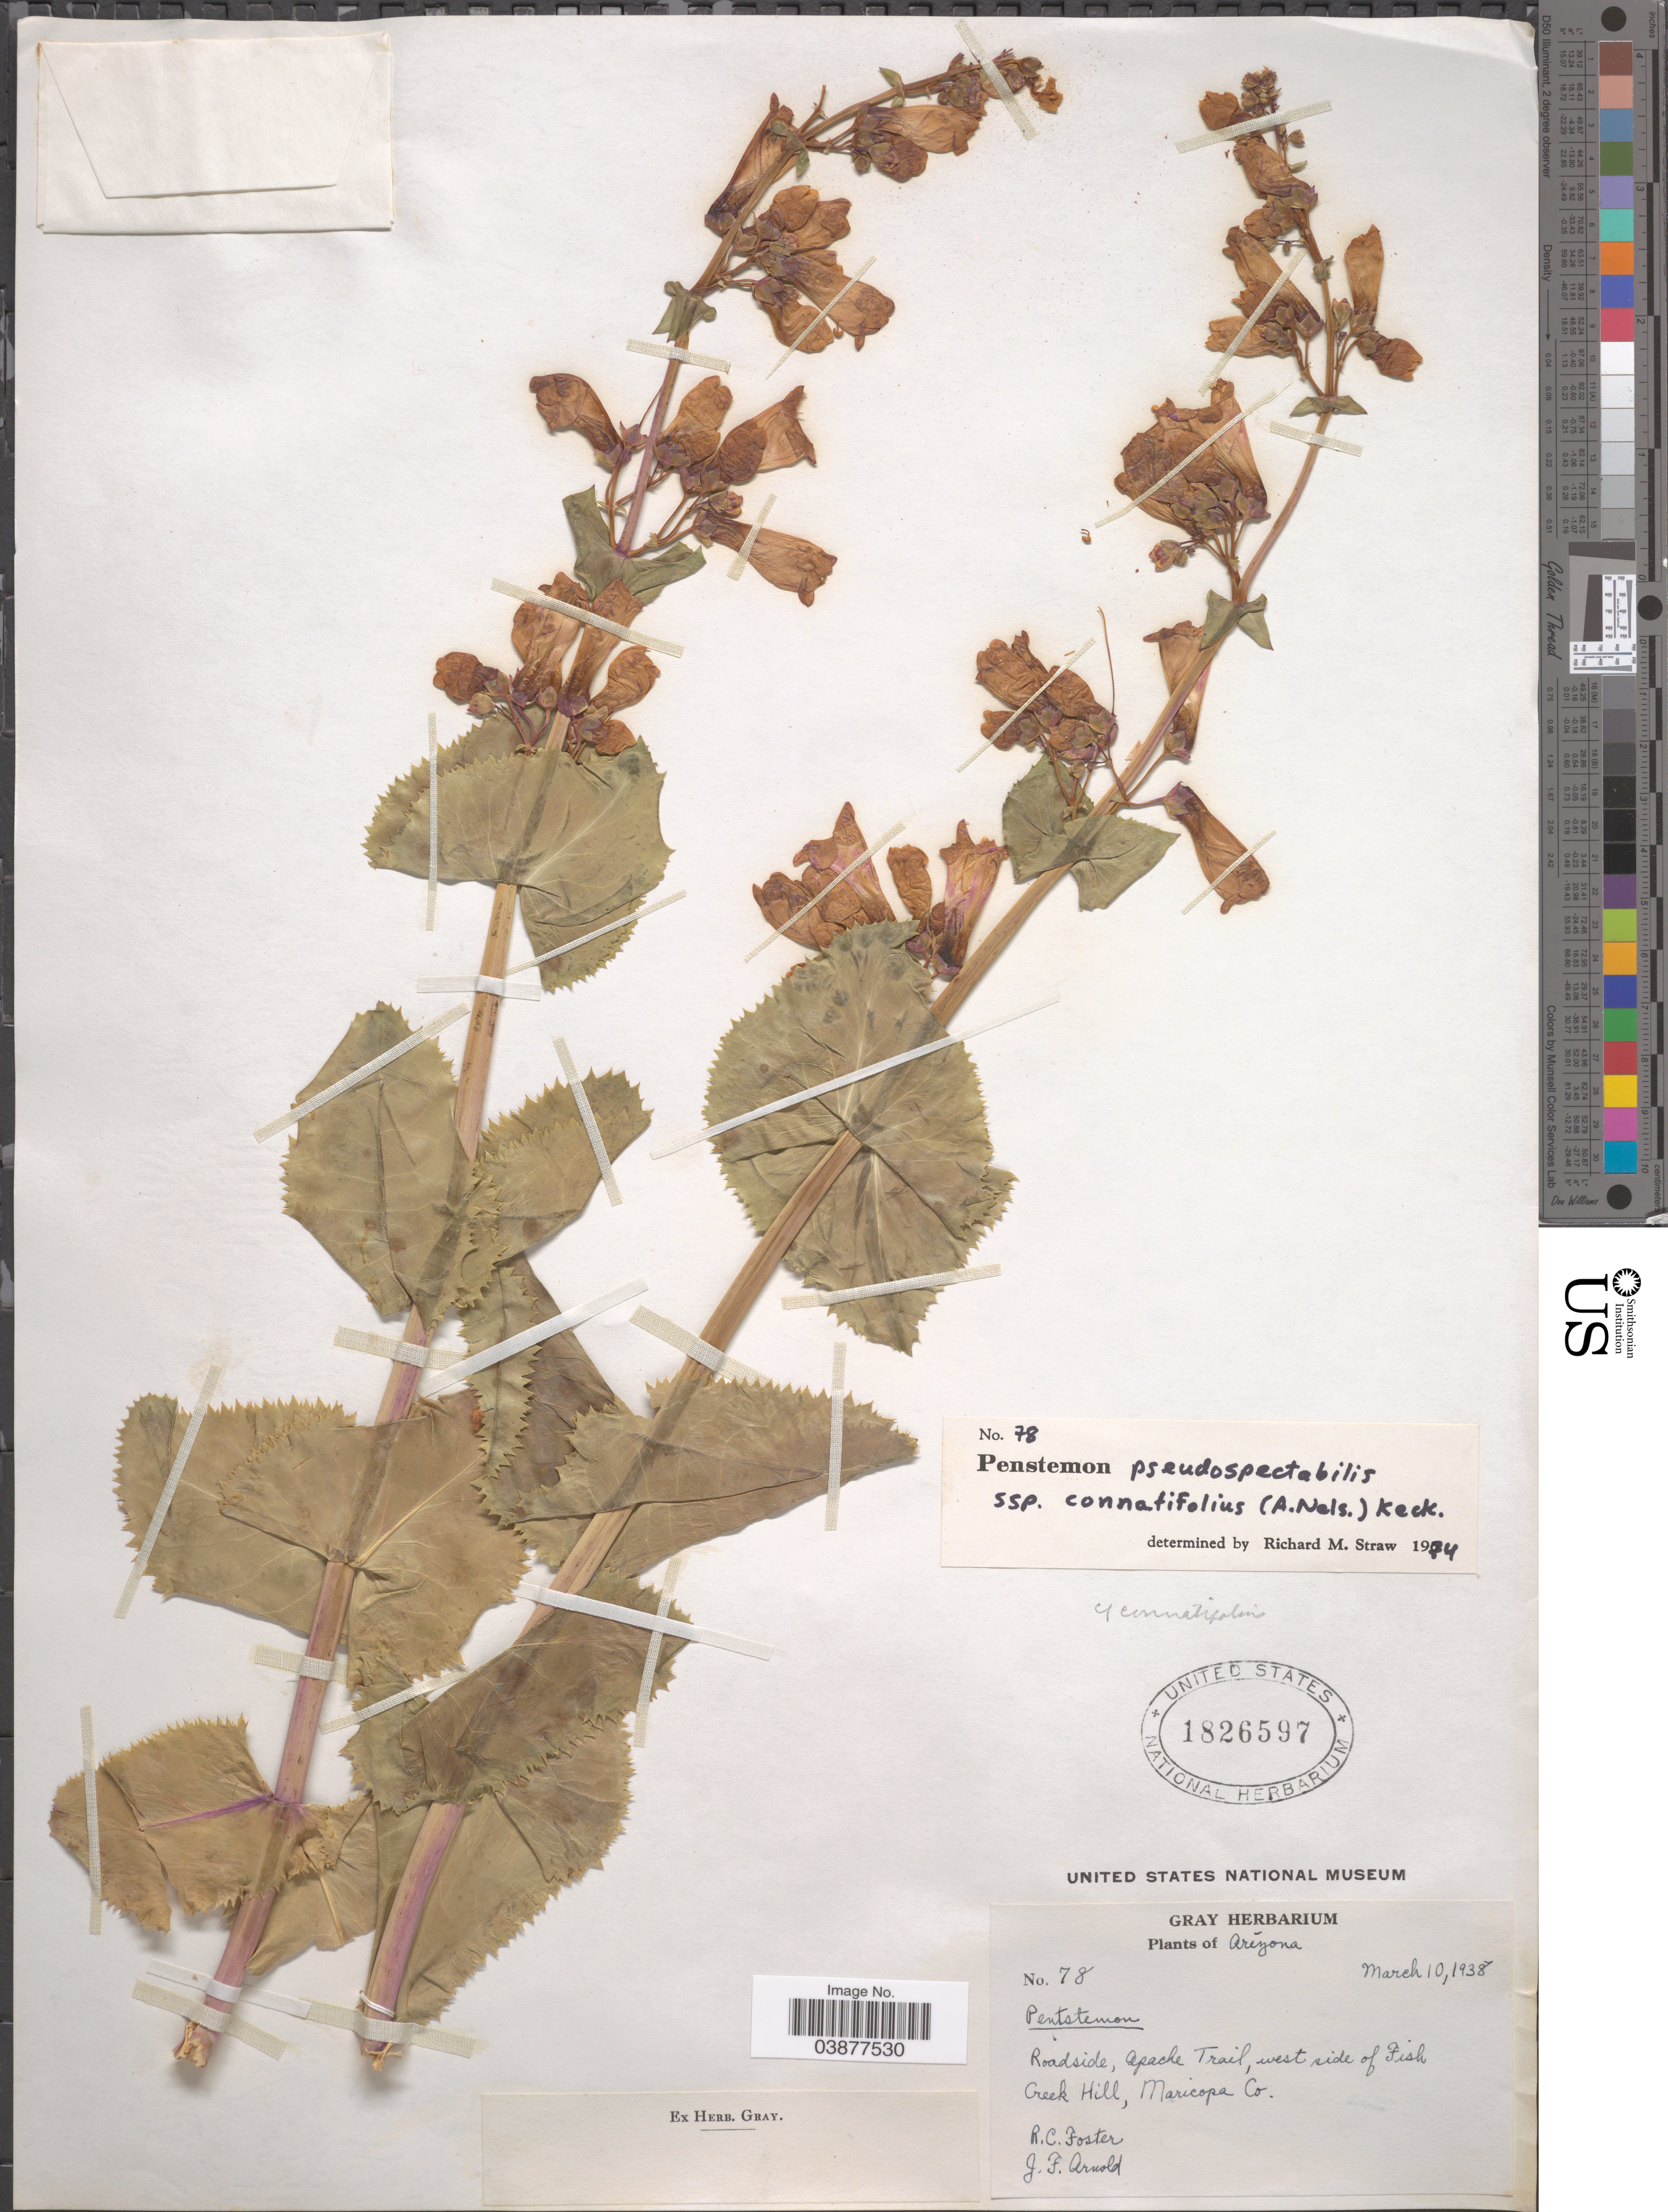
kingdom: Plantae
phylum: Tracheophyta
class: Magnoliopsida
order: Lamiales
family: Plantaginaceae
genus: Penstemon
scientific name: Penstemon pseudospectabilis var. connatifolius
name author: (A. Nelson) D.D. Keck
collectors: R. C. Foster & J. F. Arnold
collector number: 78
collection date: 1938-03-10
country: United States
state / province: Arizona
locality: Roadside, Apache Trail, west side of Fish Creek Hill, Maricopa Co.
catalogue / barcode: US 1826597